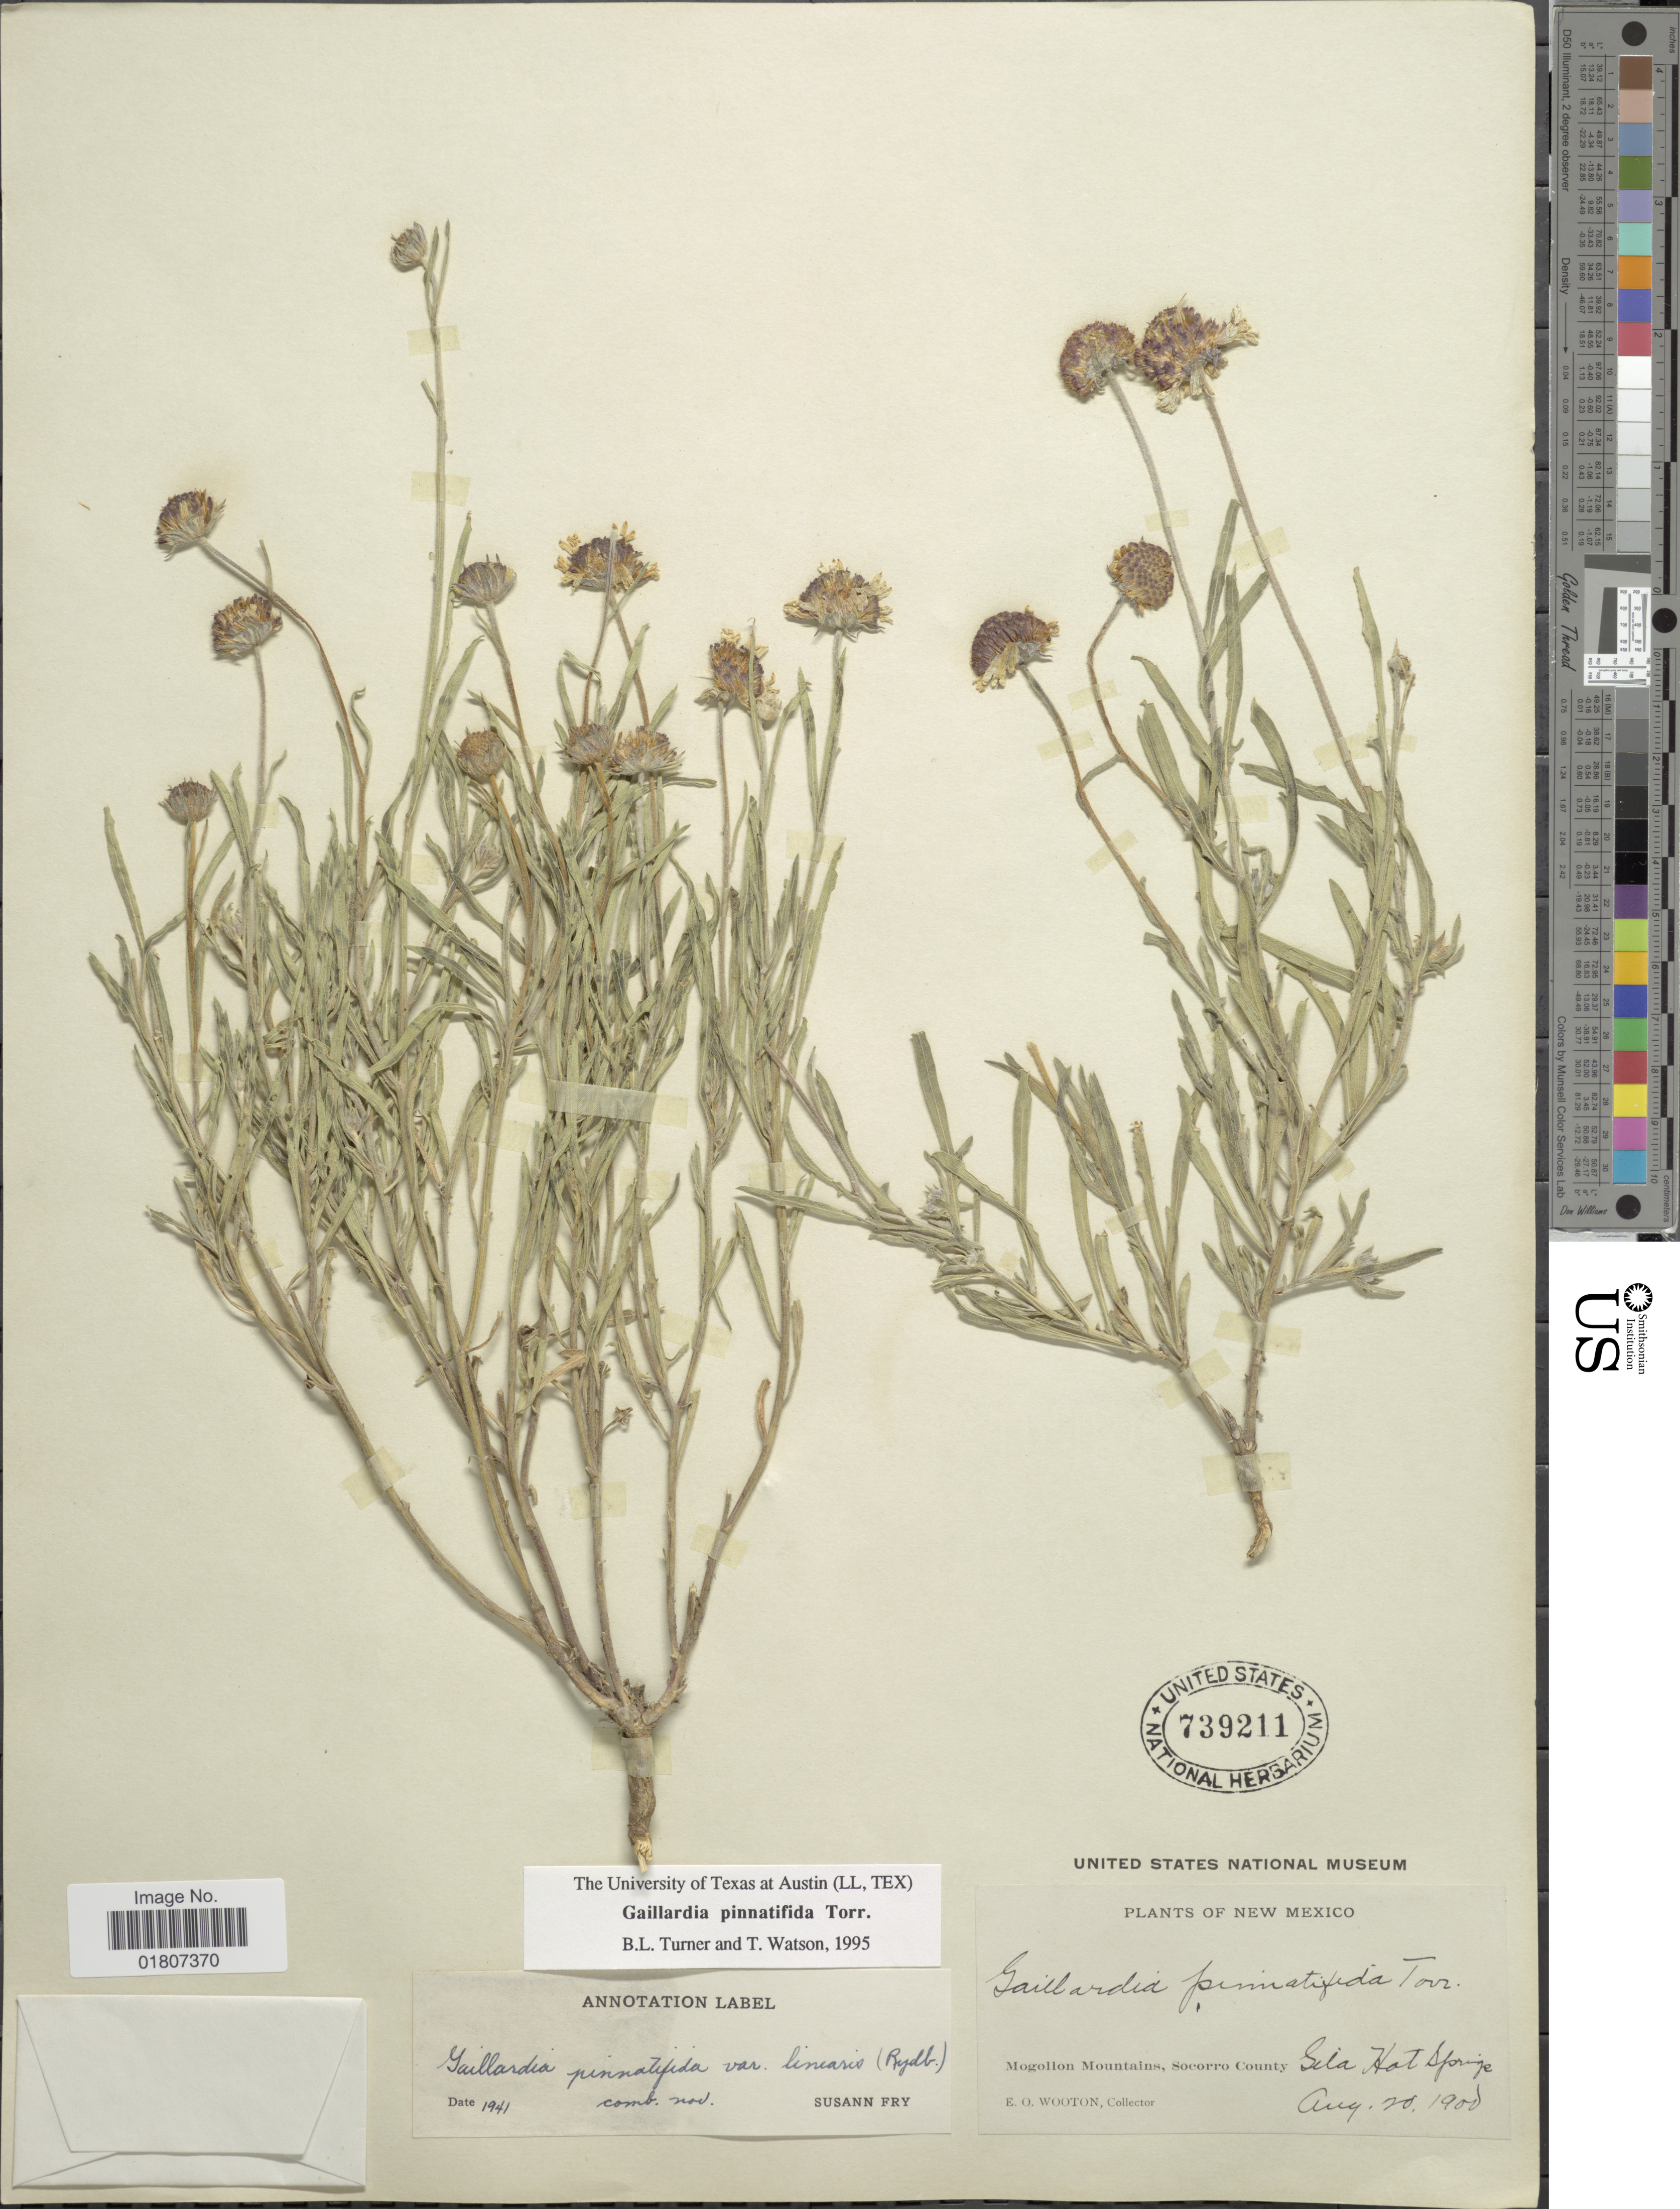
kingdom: Plantae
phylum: Tracheophyta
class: Magnoliopsida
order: Asterales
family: Asteraceae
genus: Gaillardia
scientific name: Gaillardia pinnatifida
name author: Torr.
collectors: E. O. Wooton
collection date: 1900-08-20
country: United States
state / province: New Mexico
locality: Mogollon Mountains, Socorro County. Gila Hot Springs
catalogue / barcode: US 739211